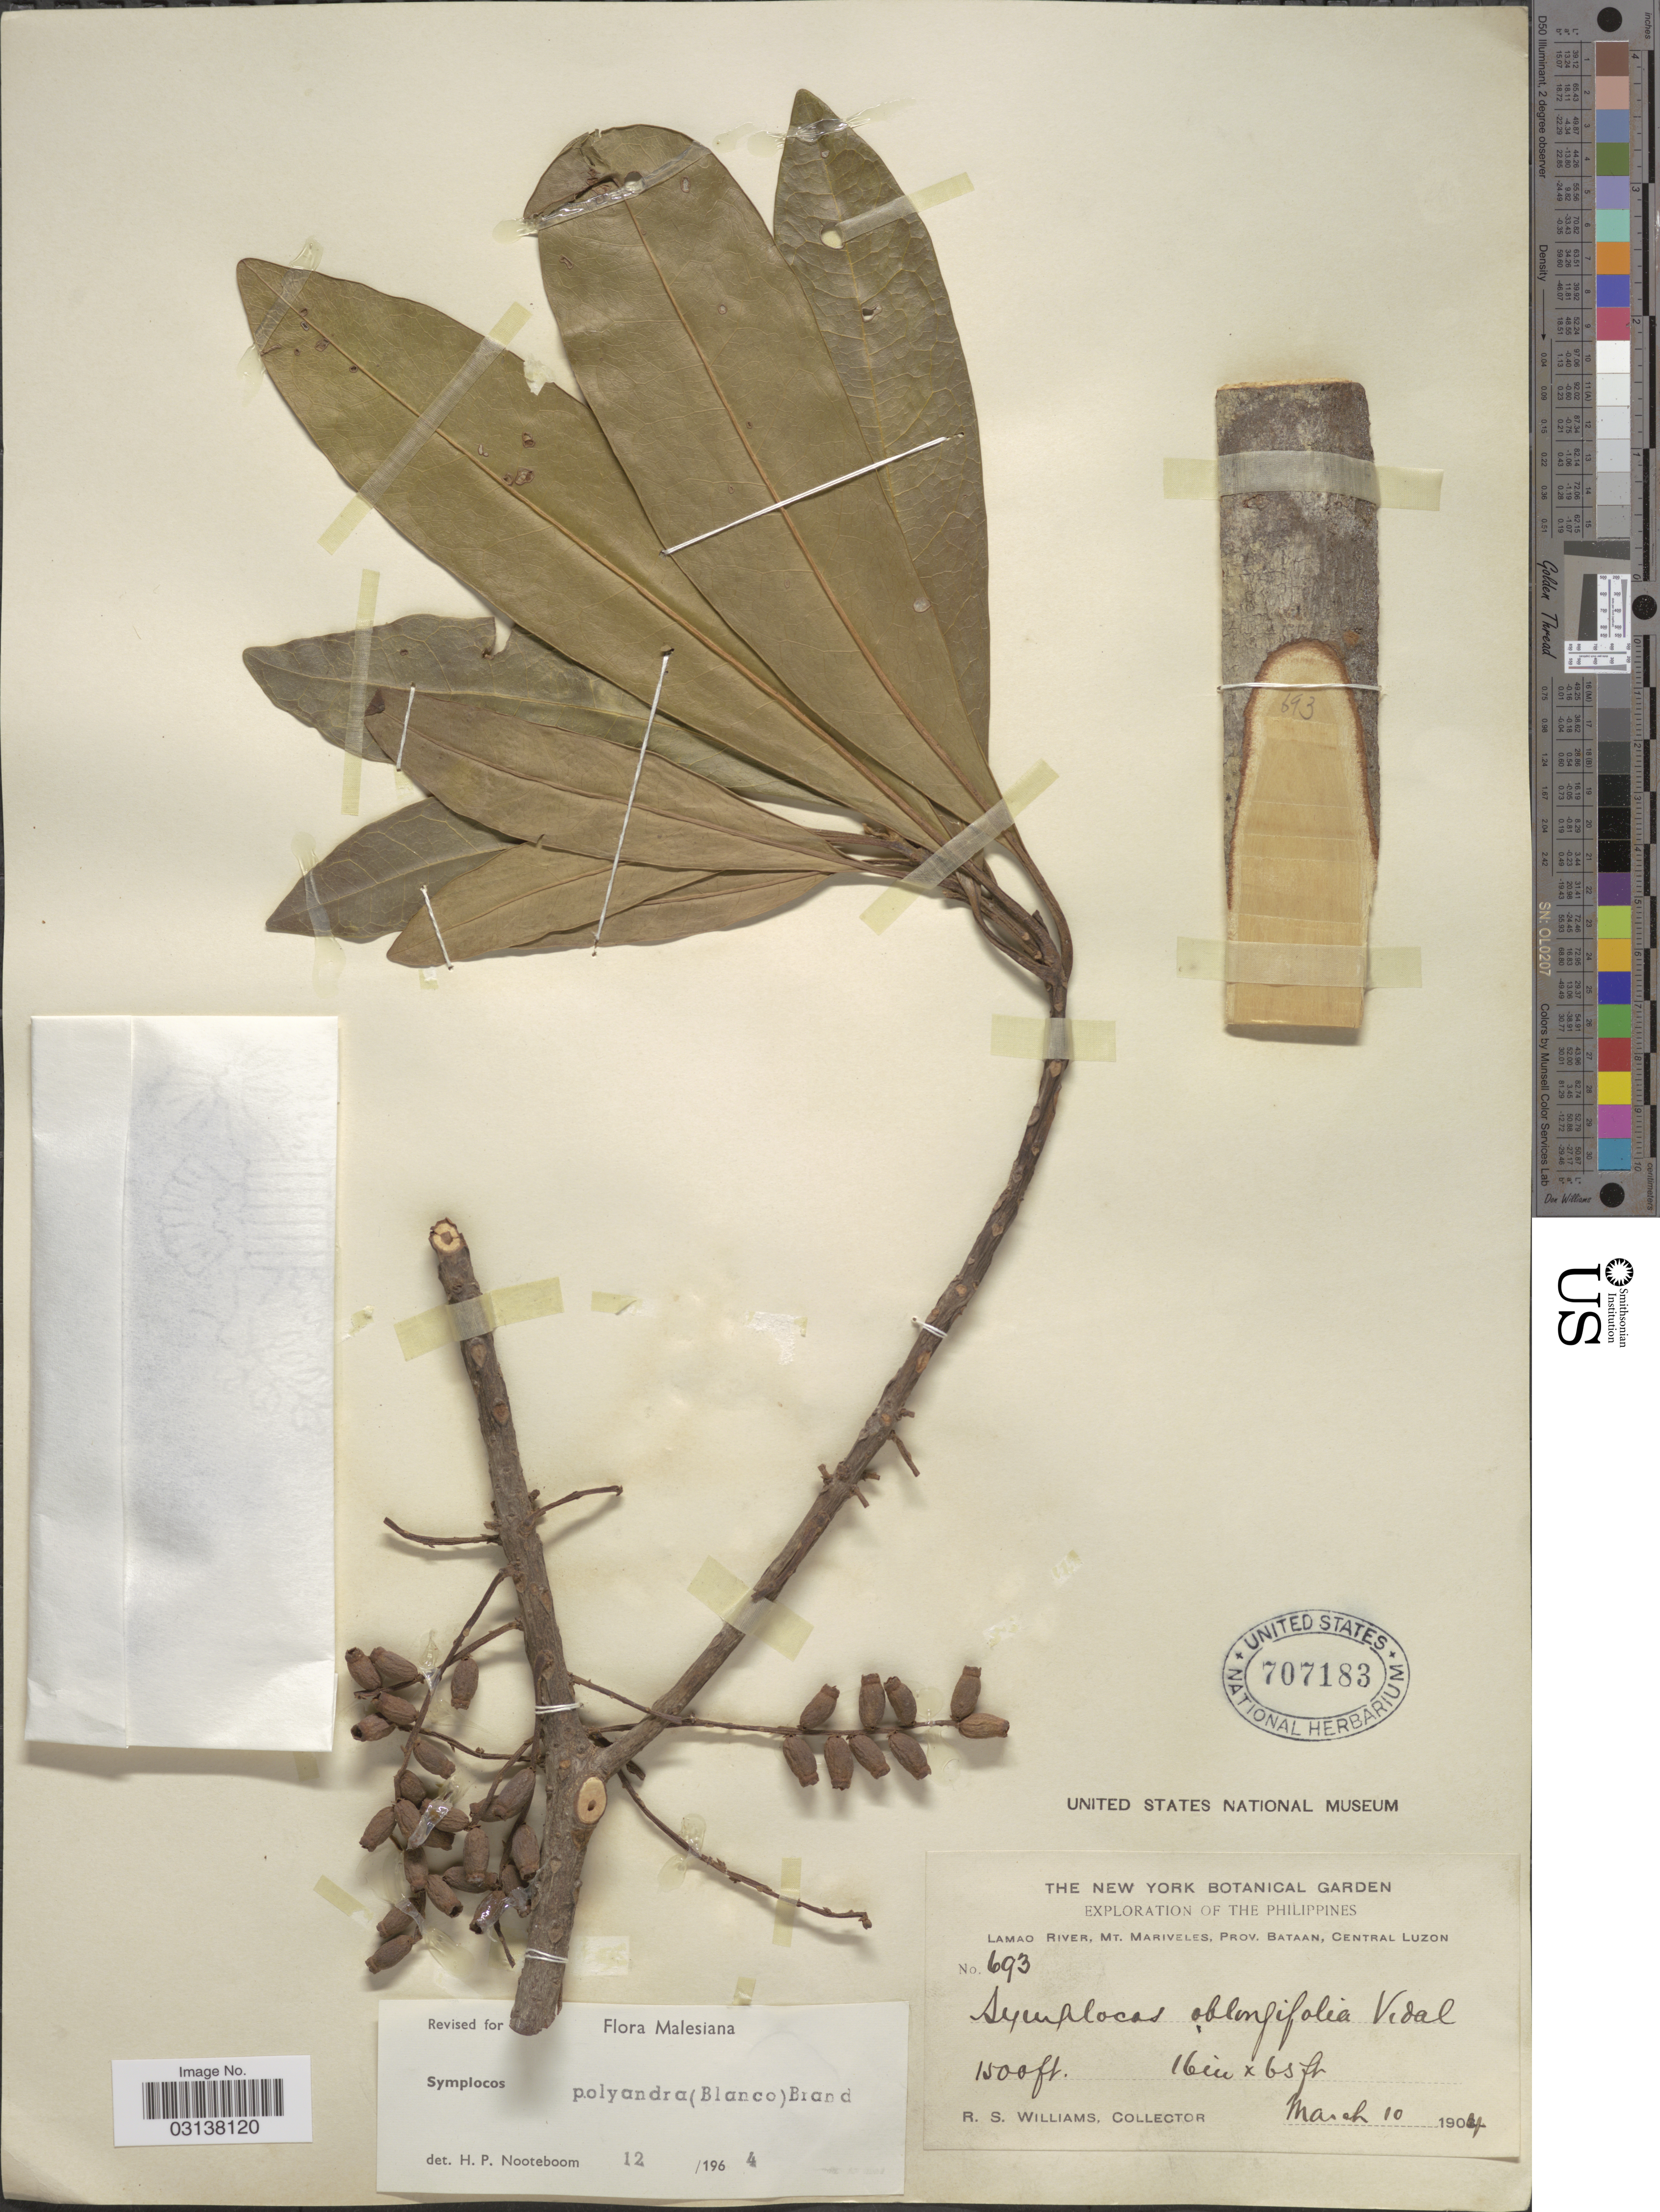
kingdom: Plantae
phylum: Tracheophyta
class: Magnoliopsida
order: Ericales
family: Symplocaceae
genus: Symplocos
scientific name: Symplocos polyandra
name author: (Blanco) Brand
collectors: R. S. Williams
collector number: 693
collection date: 1904-03-10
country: Philippines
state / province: Central Luzon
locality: The Philippines. Lamao River, Mt. Mariveles, Prov. Bataan, Central Luzon.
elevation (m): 457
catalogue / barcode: US 707183